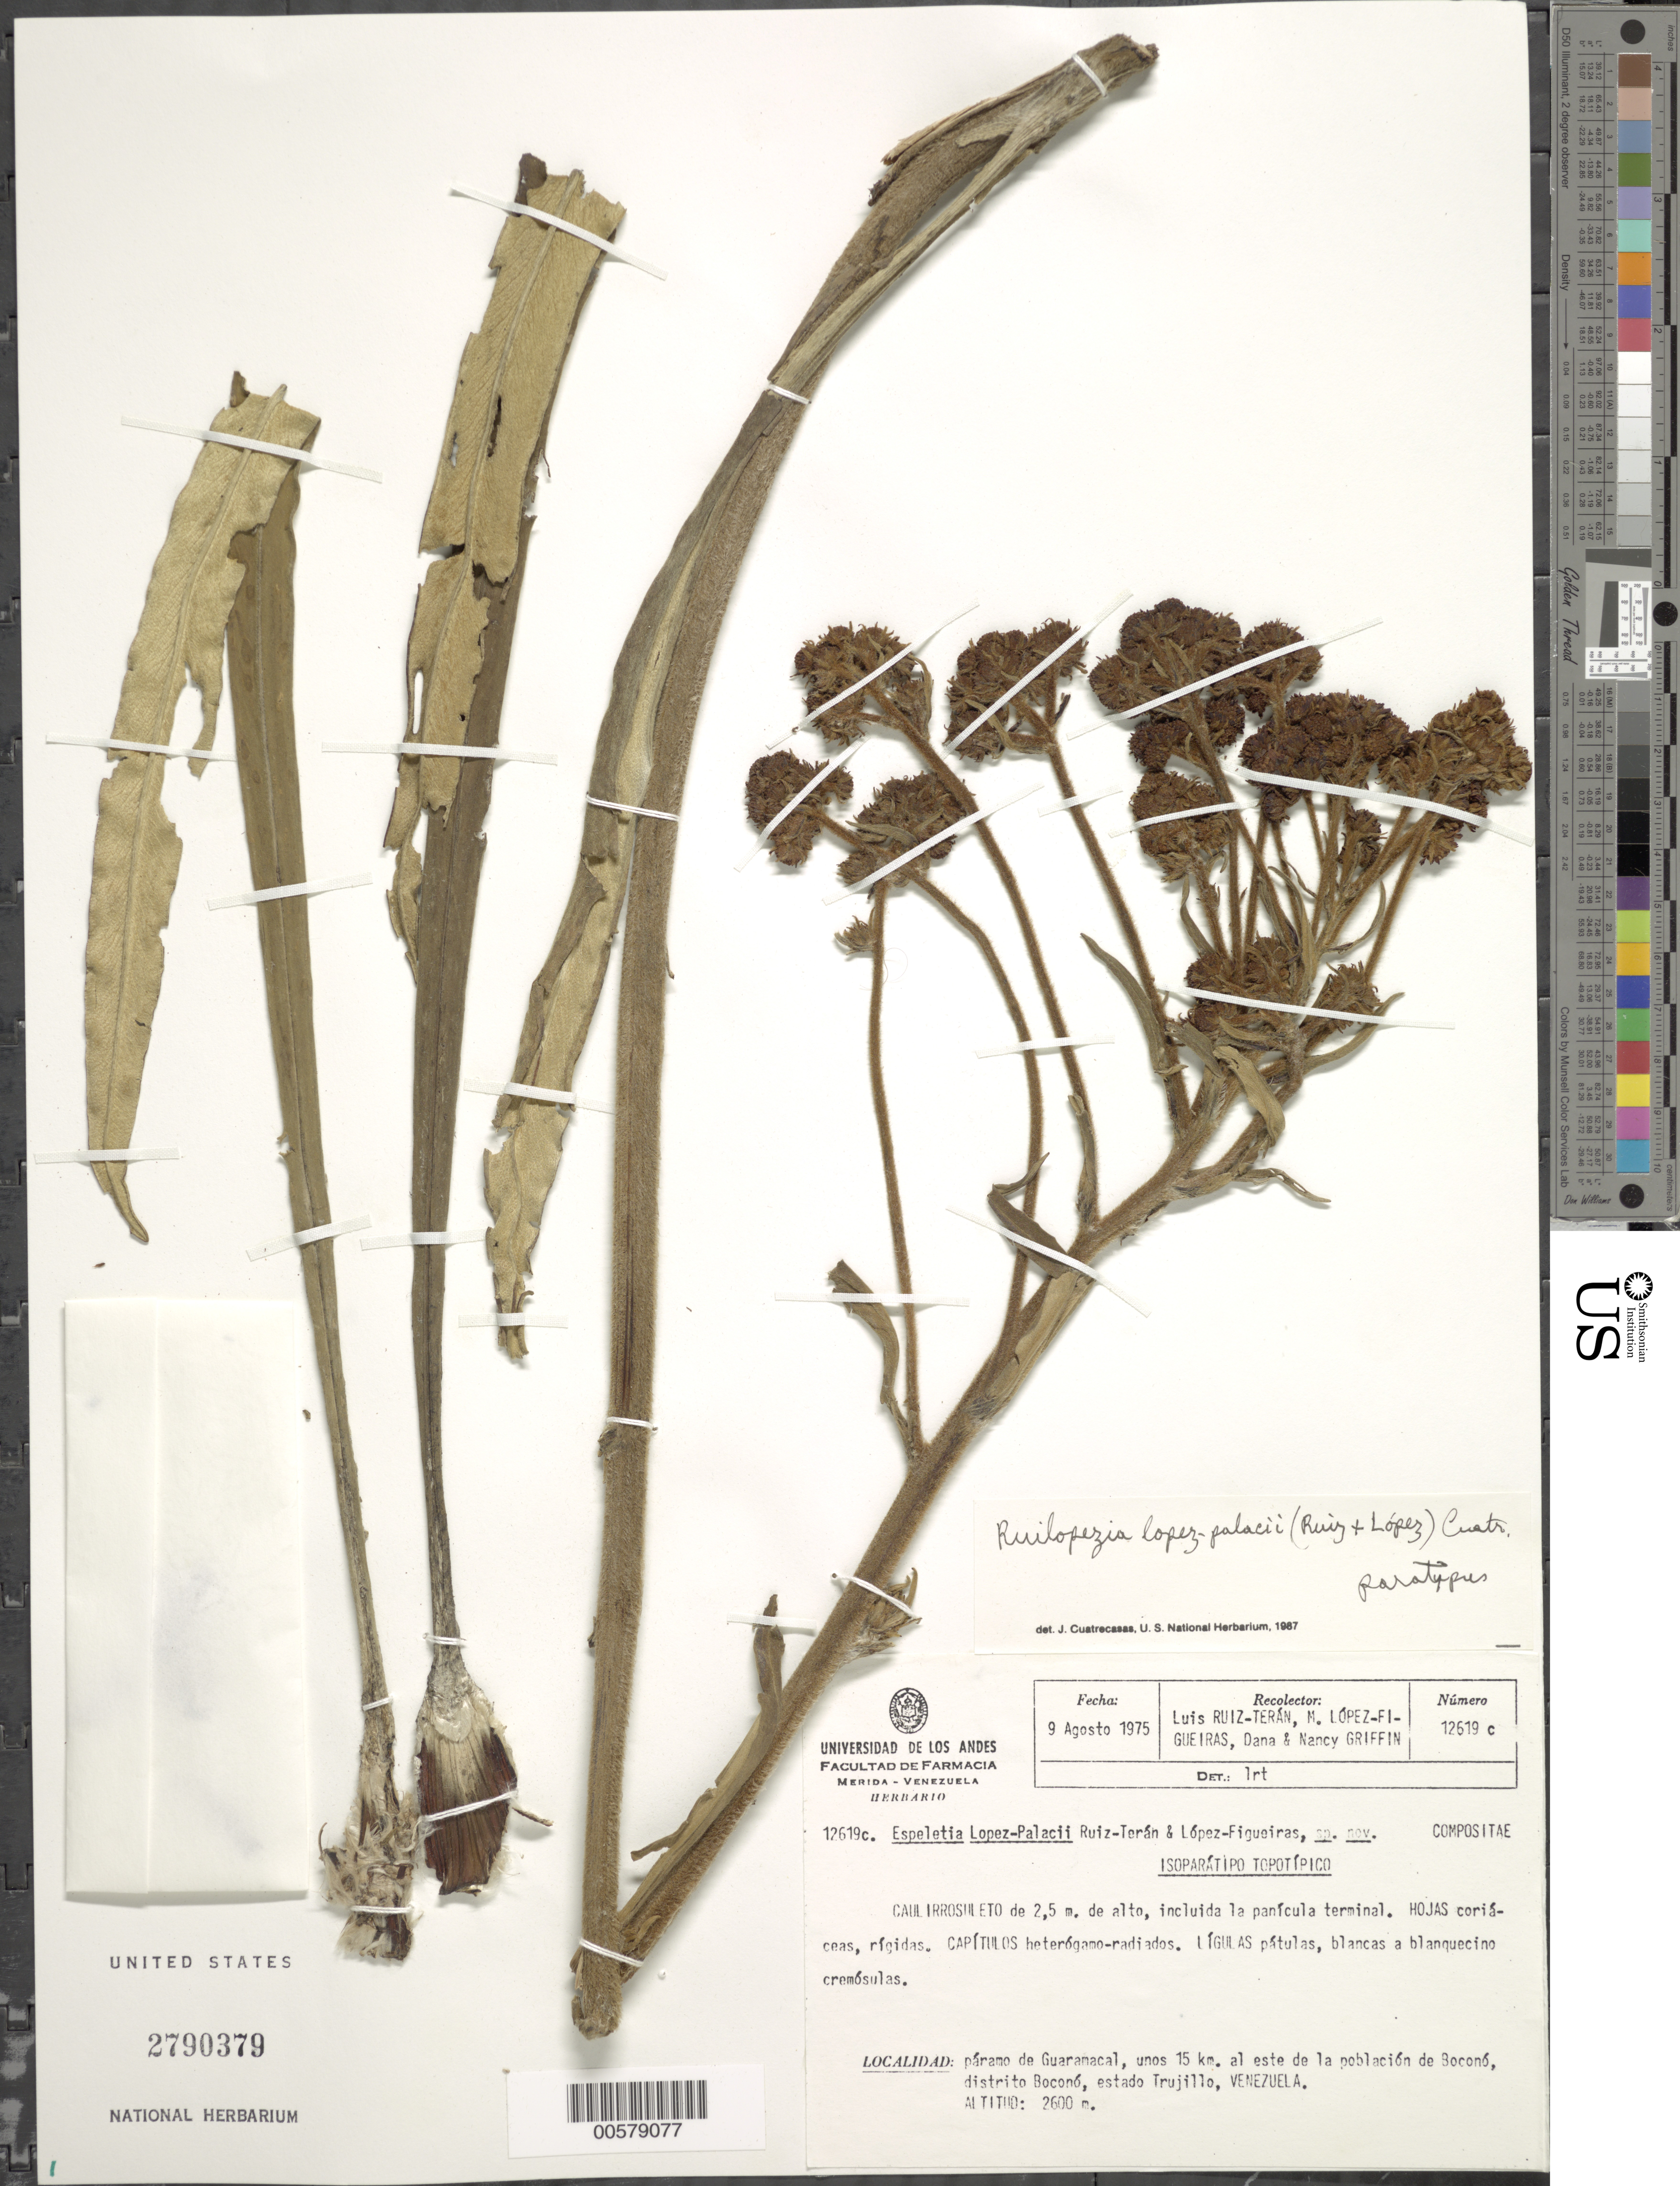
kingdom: Plantae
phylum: Tracheophyta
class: Magnoliopsida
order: Asterales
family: Asteraceae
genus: Ruilopezia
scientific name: Ruilopezia lopez-palacii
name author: (Ruíz-Terán & López Fig.) Cuatrec.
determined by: Cuatrecasas, J.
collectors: L. E. Ruíz-Terán, M. López Figueiras, D. Griffin & N. Griffin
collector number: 12619c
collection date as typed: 09 Aug 1975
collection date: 1975-08-09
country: Venezuela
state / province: Trujillo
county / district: Boconó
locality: Páramo de Guaramacal, 15 km E de Boconó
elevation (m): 2600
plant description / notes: US, VEN; Paratype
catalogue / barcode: US 2790379